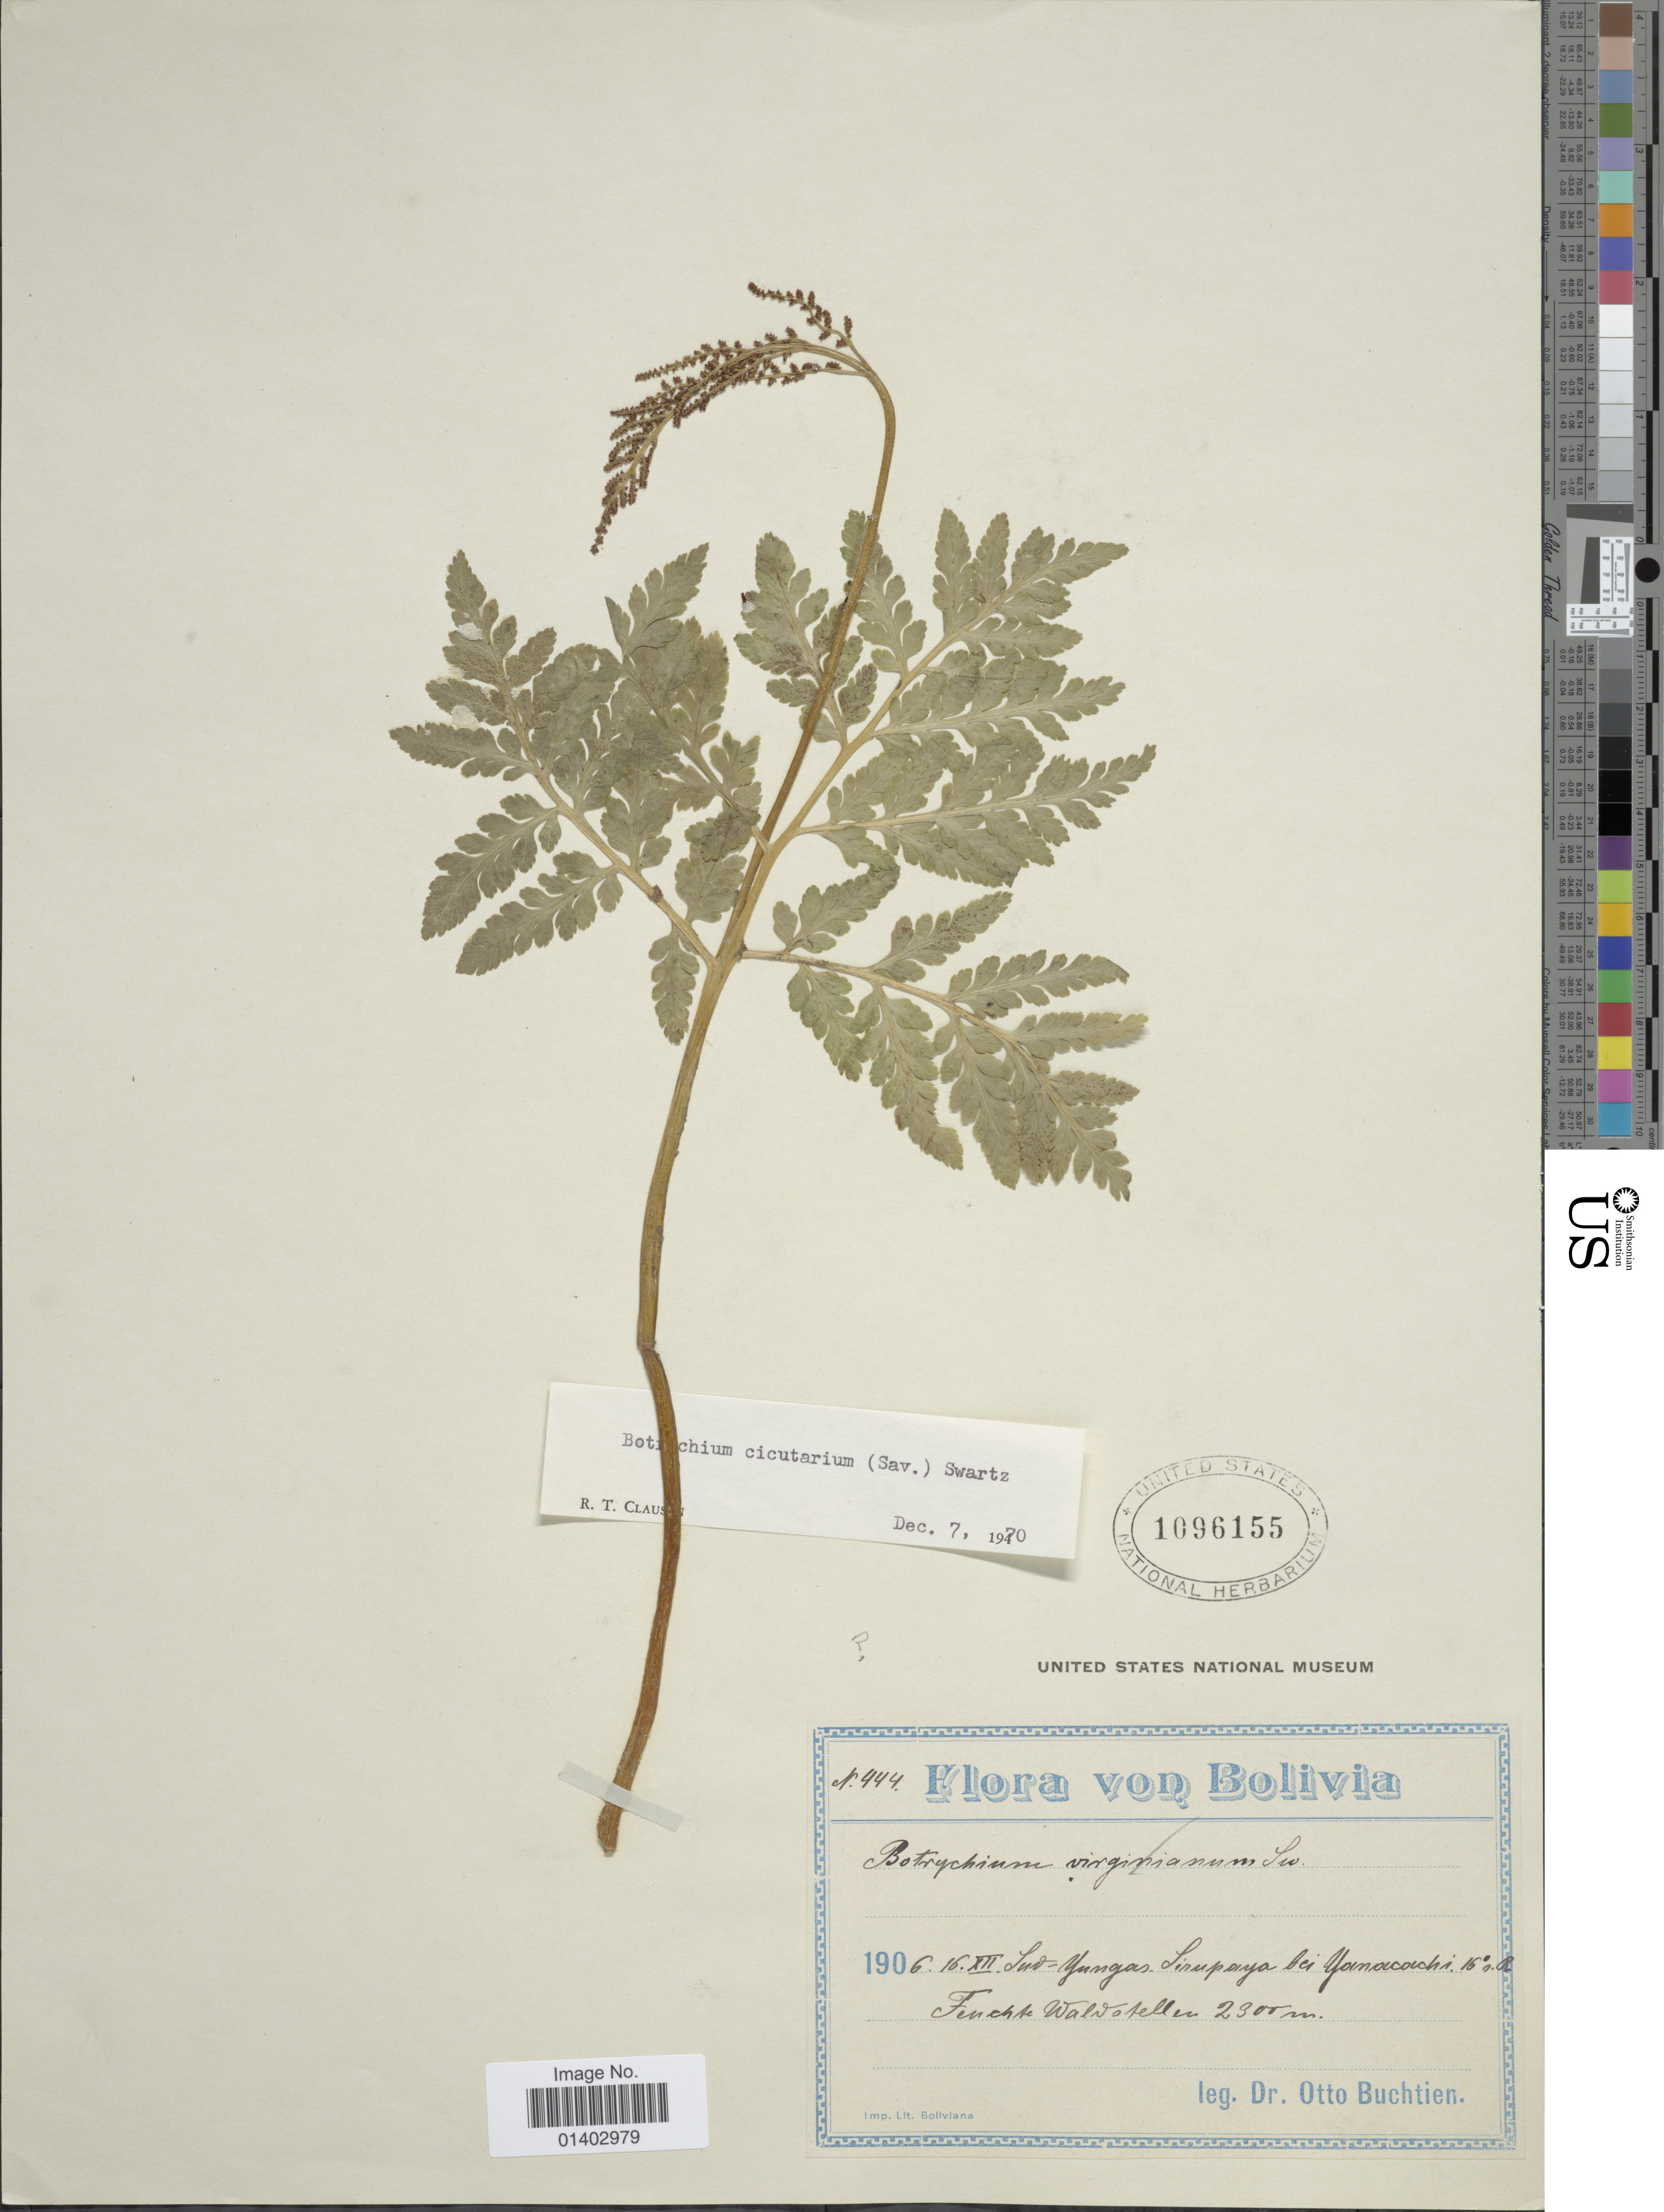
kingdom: Plantae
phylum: Tracheophyta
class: Polypodiopsida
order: Ophioglossales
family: Ophioglossaceae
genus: Botrychium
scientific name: Botrychium virginianum var. mexicanum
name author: Hook. & Grev.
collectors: O. Buchtien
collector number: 444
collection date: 1906-12-16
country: Bolivia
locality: Sud-Yungas Sirupaya bei Yanacachi.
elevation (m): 2300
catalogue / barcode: US 1096155